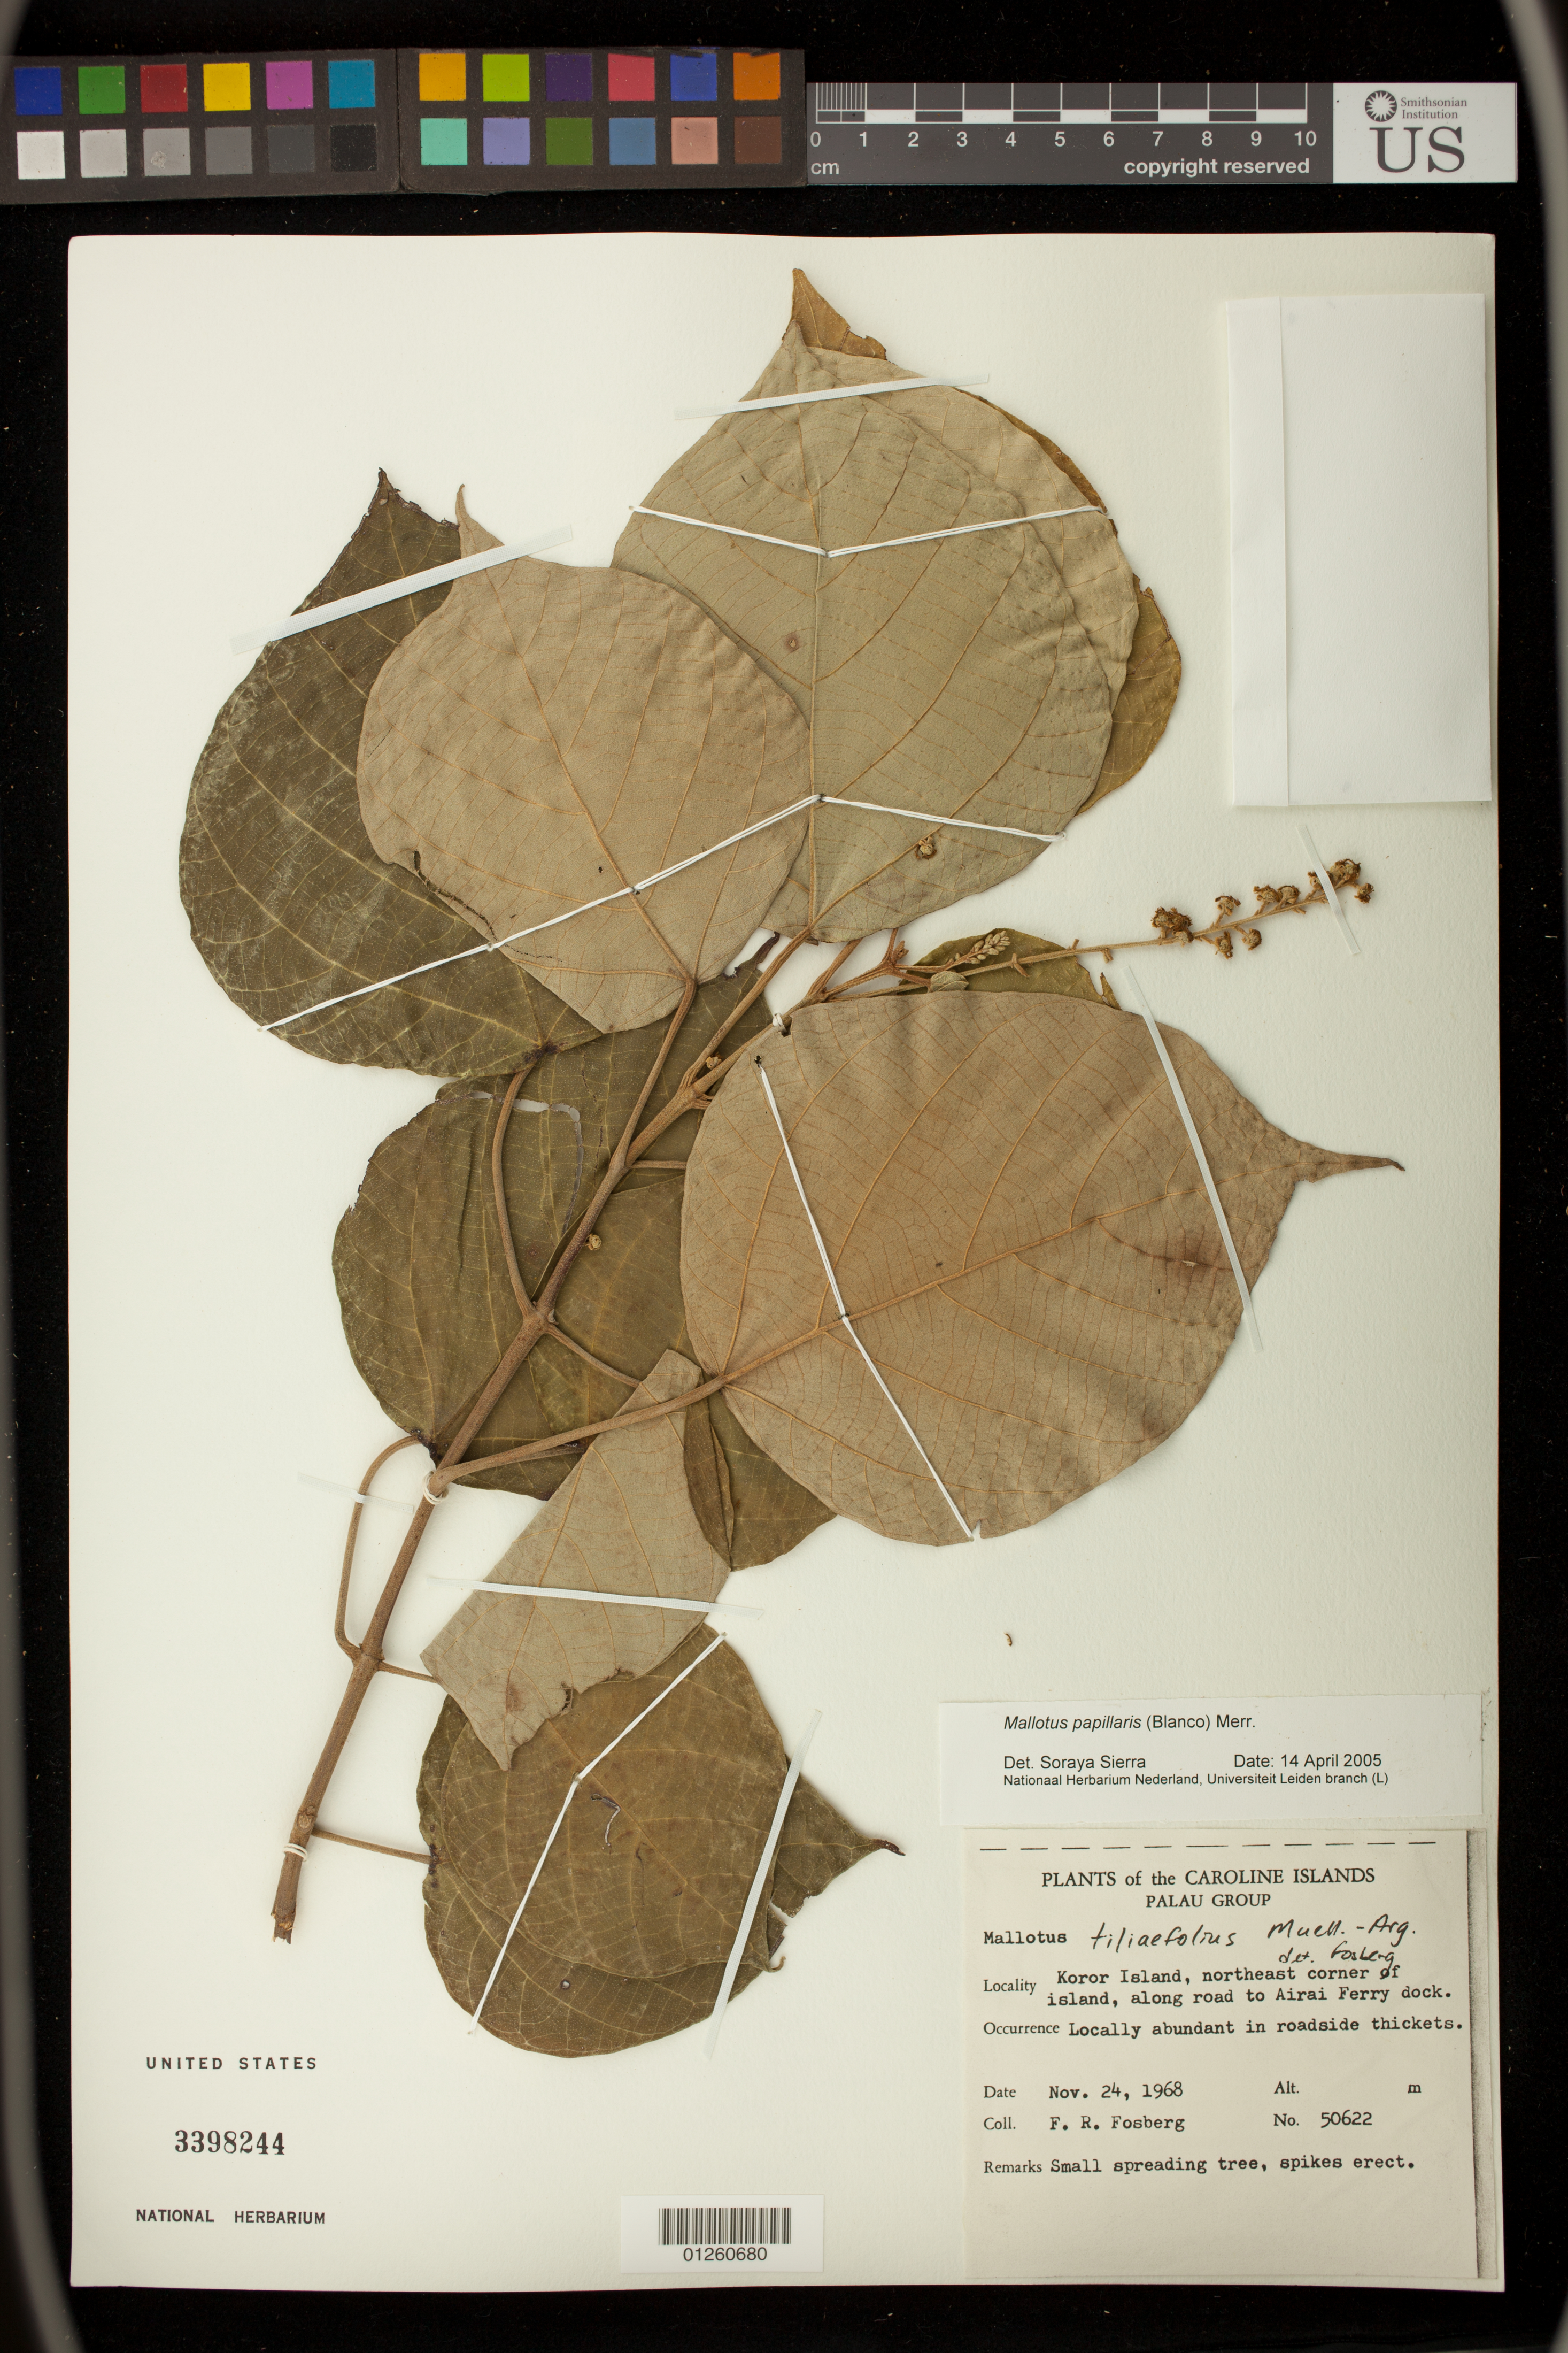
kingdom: Plantae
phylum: Tracheophyta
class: Magnoliopsida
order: Malpighiales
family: Euphorbiaceae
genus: Mallotus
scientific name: Mallotus papillaris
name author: (Blanco) Merr.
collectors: F. R. Fosberg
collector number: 50622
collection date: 1968-11-24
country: Palau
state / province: Koror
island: Oreor [Koror]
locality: Koror Island, northeast corner of island, along road to Airai Ferry dock.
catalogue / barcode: US 3398244